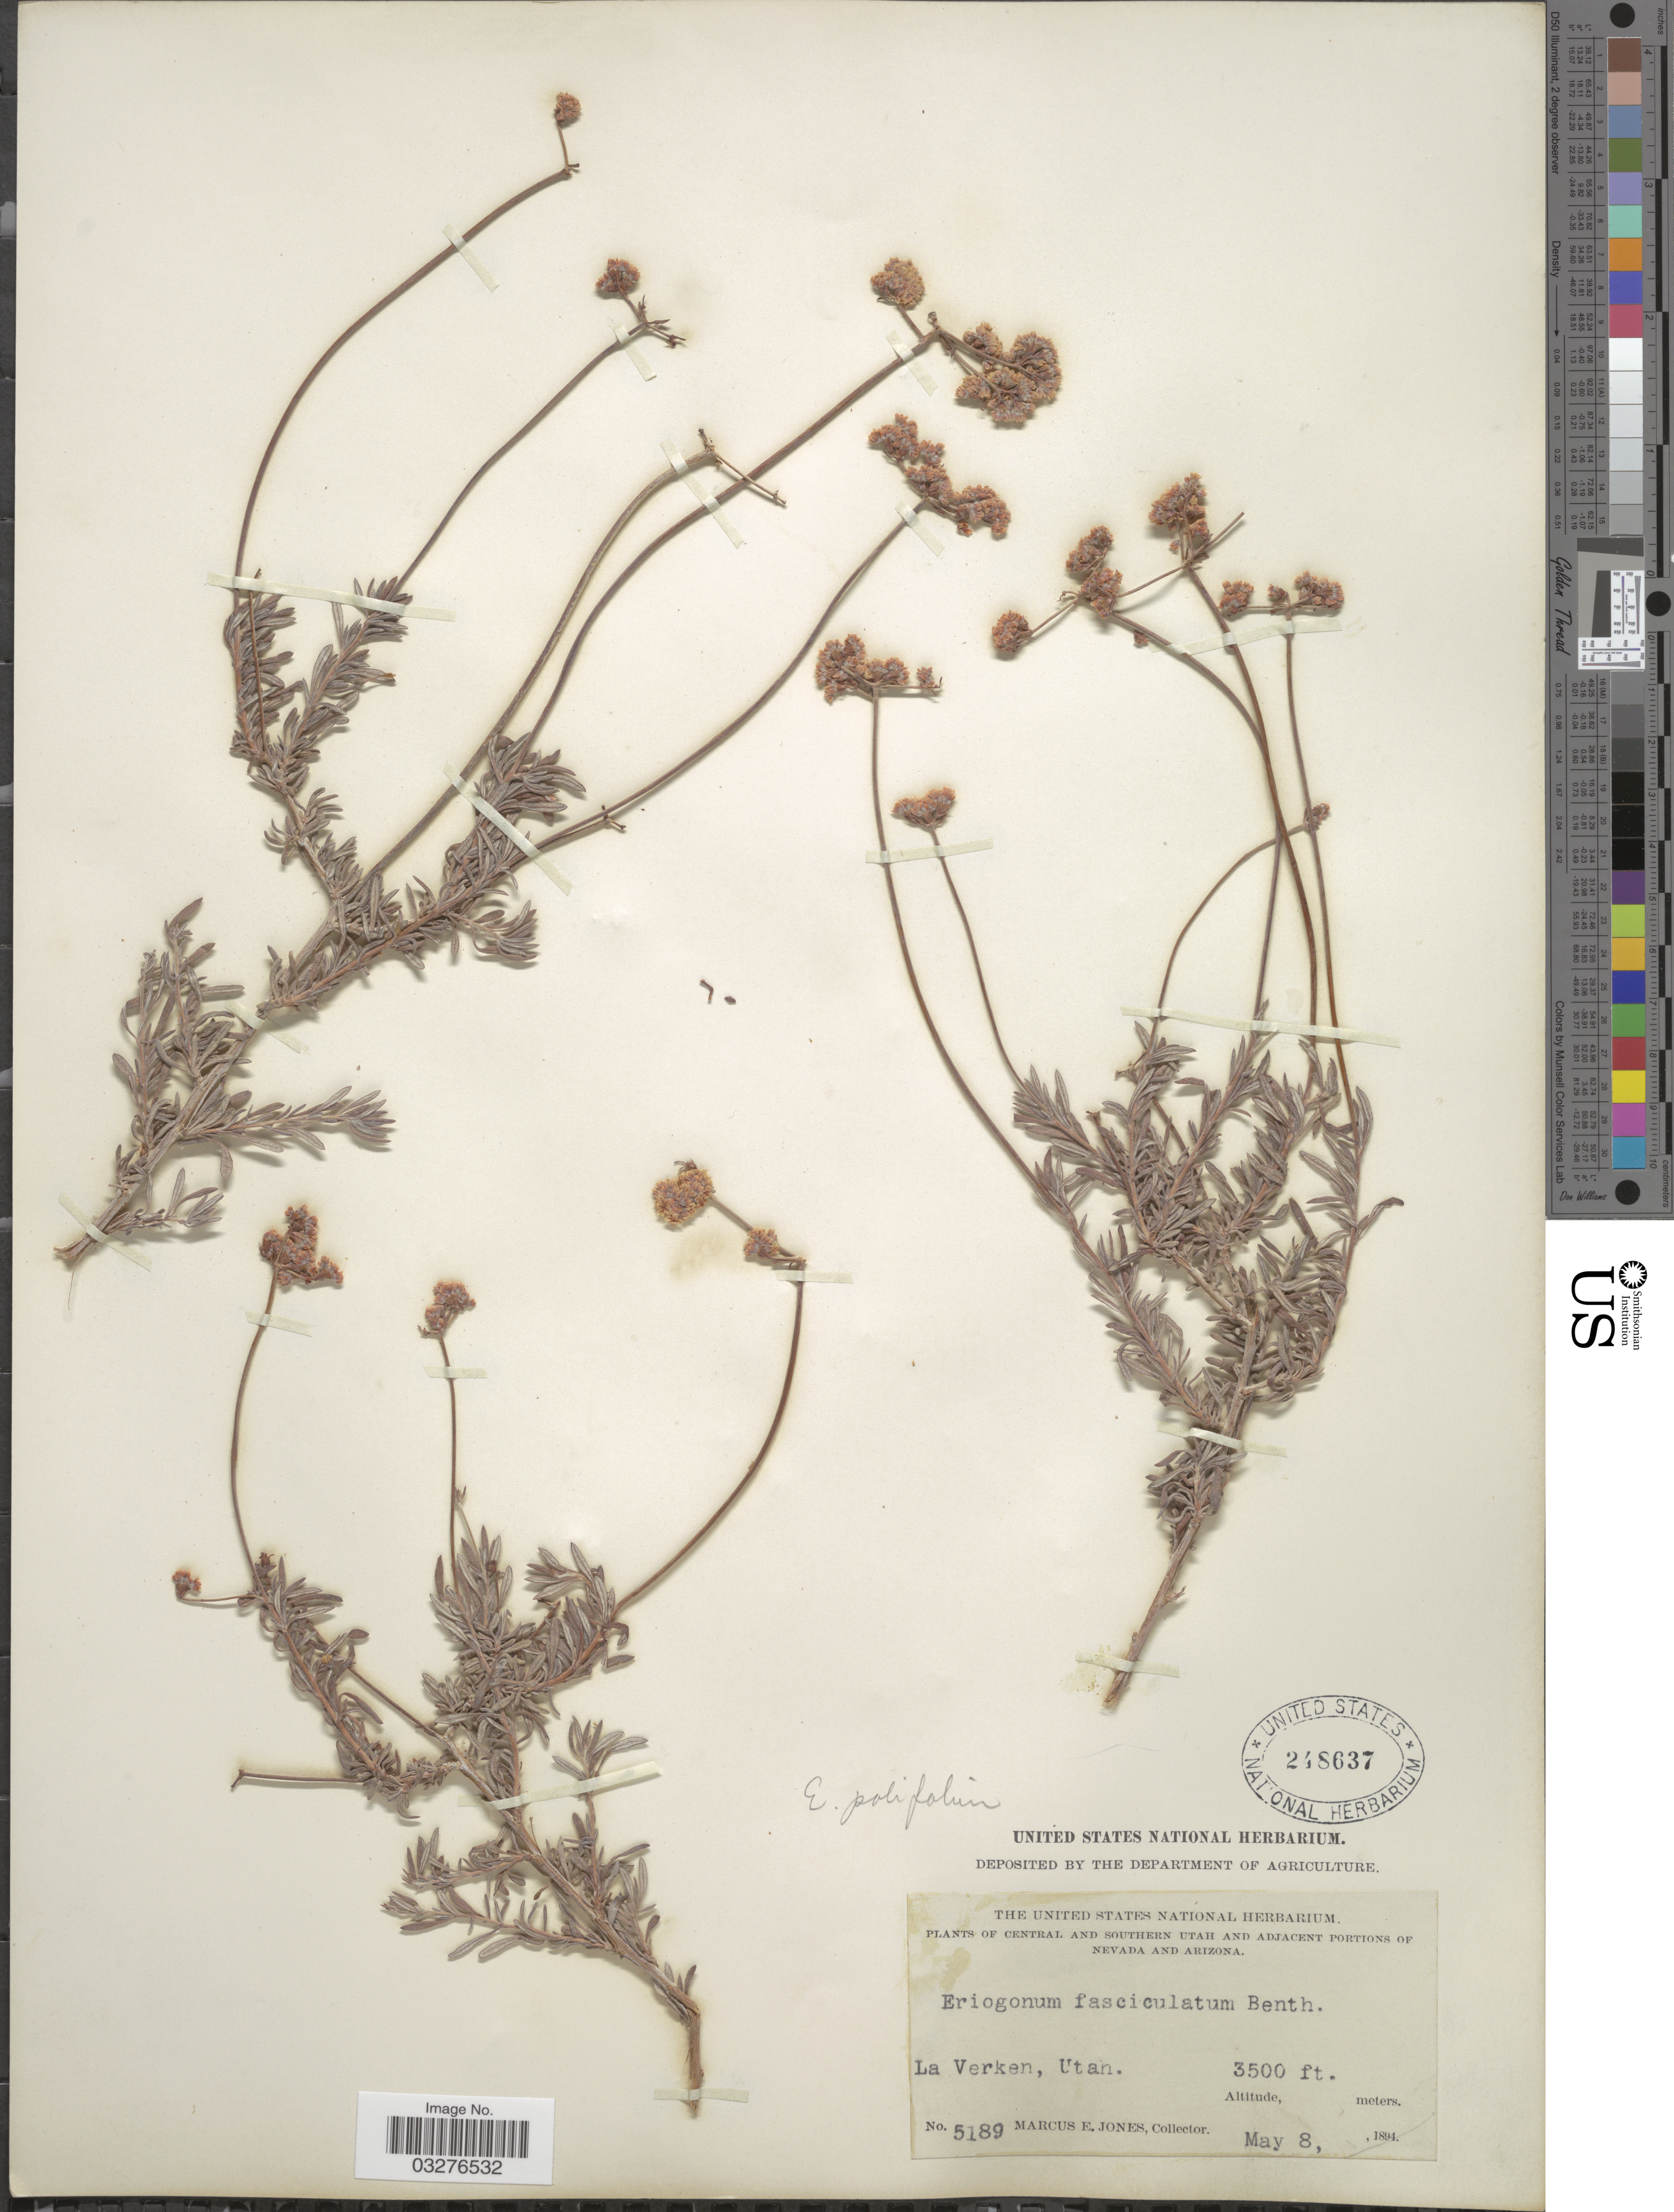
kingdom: Plantae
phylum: Tracheophyta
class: Magnoliopsida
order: Caryophyllales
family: Polygonaceae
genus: Eriogonum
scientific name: Eriogonum fasciculatum var. polifolium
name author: (Benth.) Torr. & A. Gray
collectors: M. E. Jones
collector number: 5189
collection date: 1894-05-08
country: United States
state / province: Utah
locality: Central and Southern Utah, La Verken.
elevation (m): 1067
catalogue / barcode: US 248637